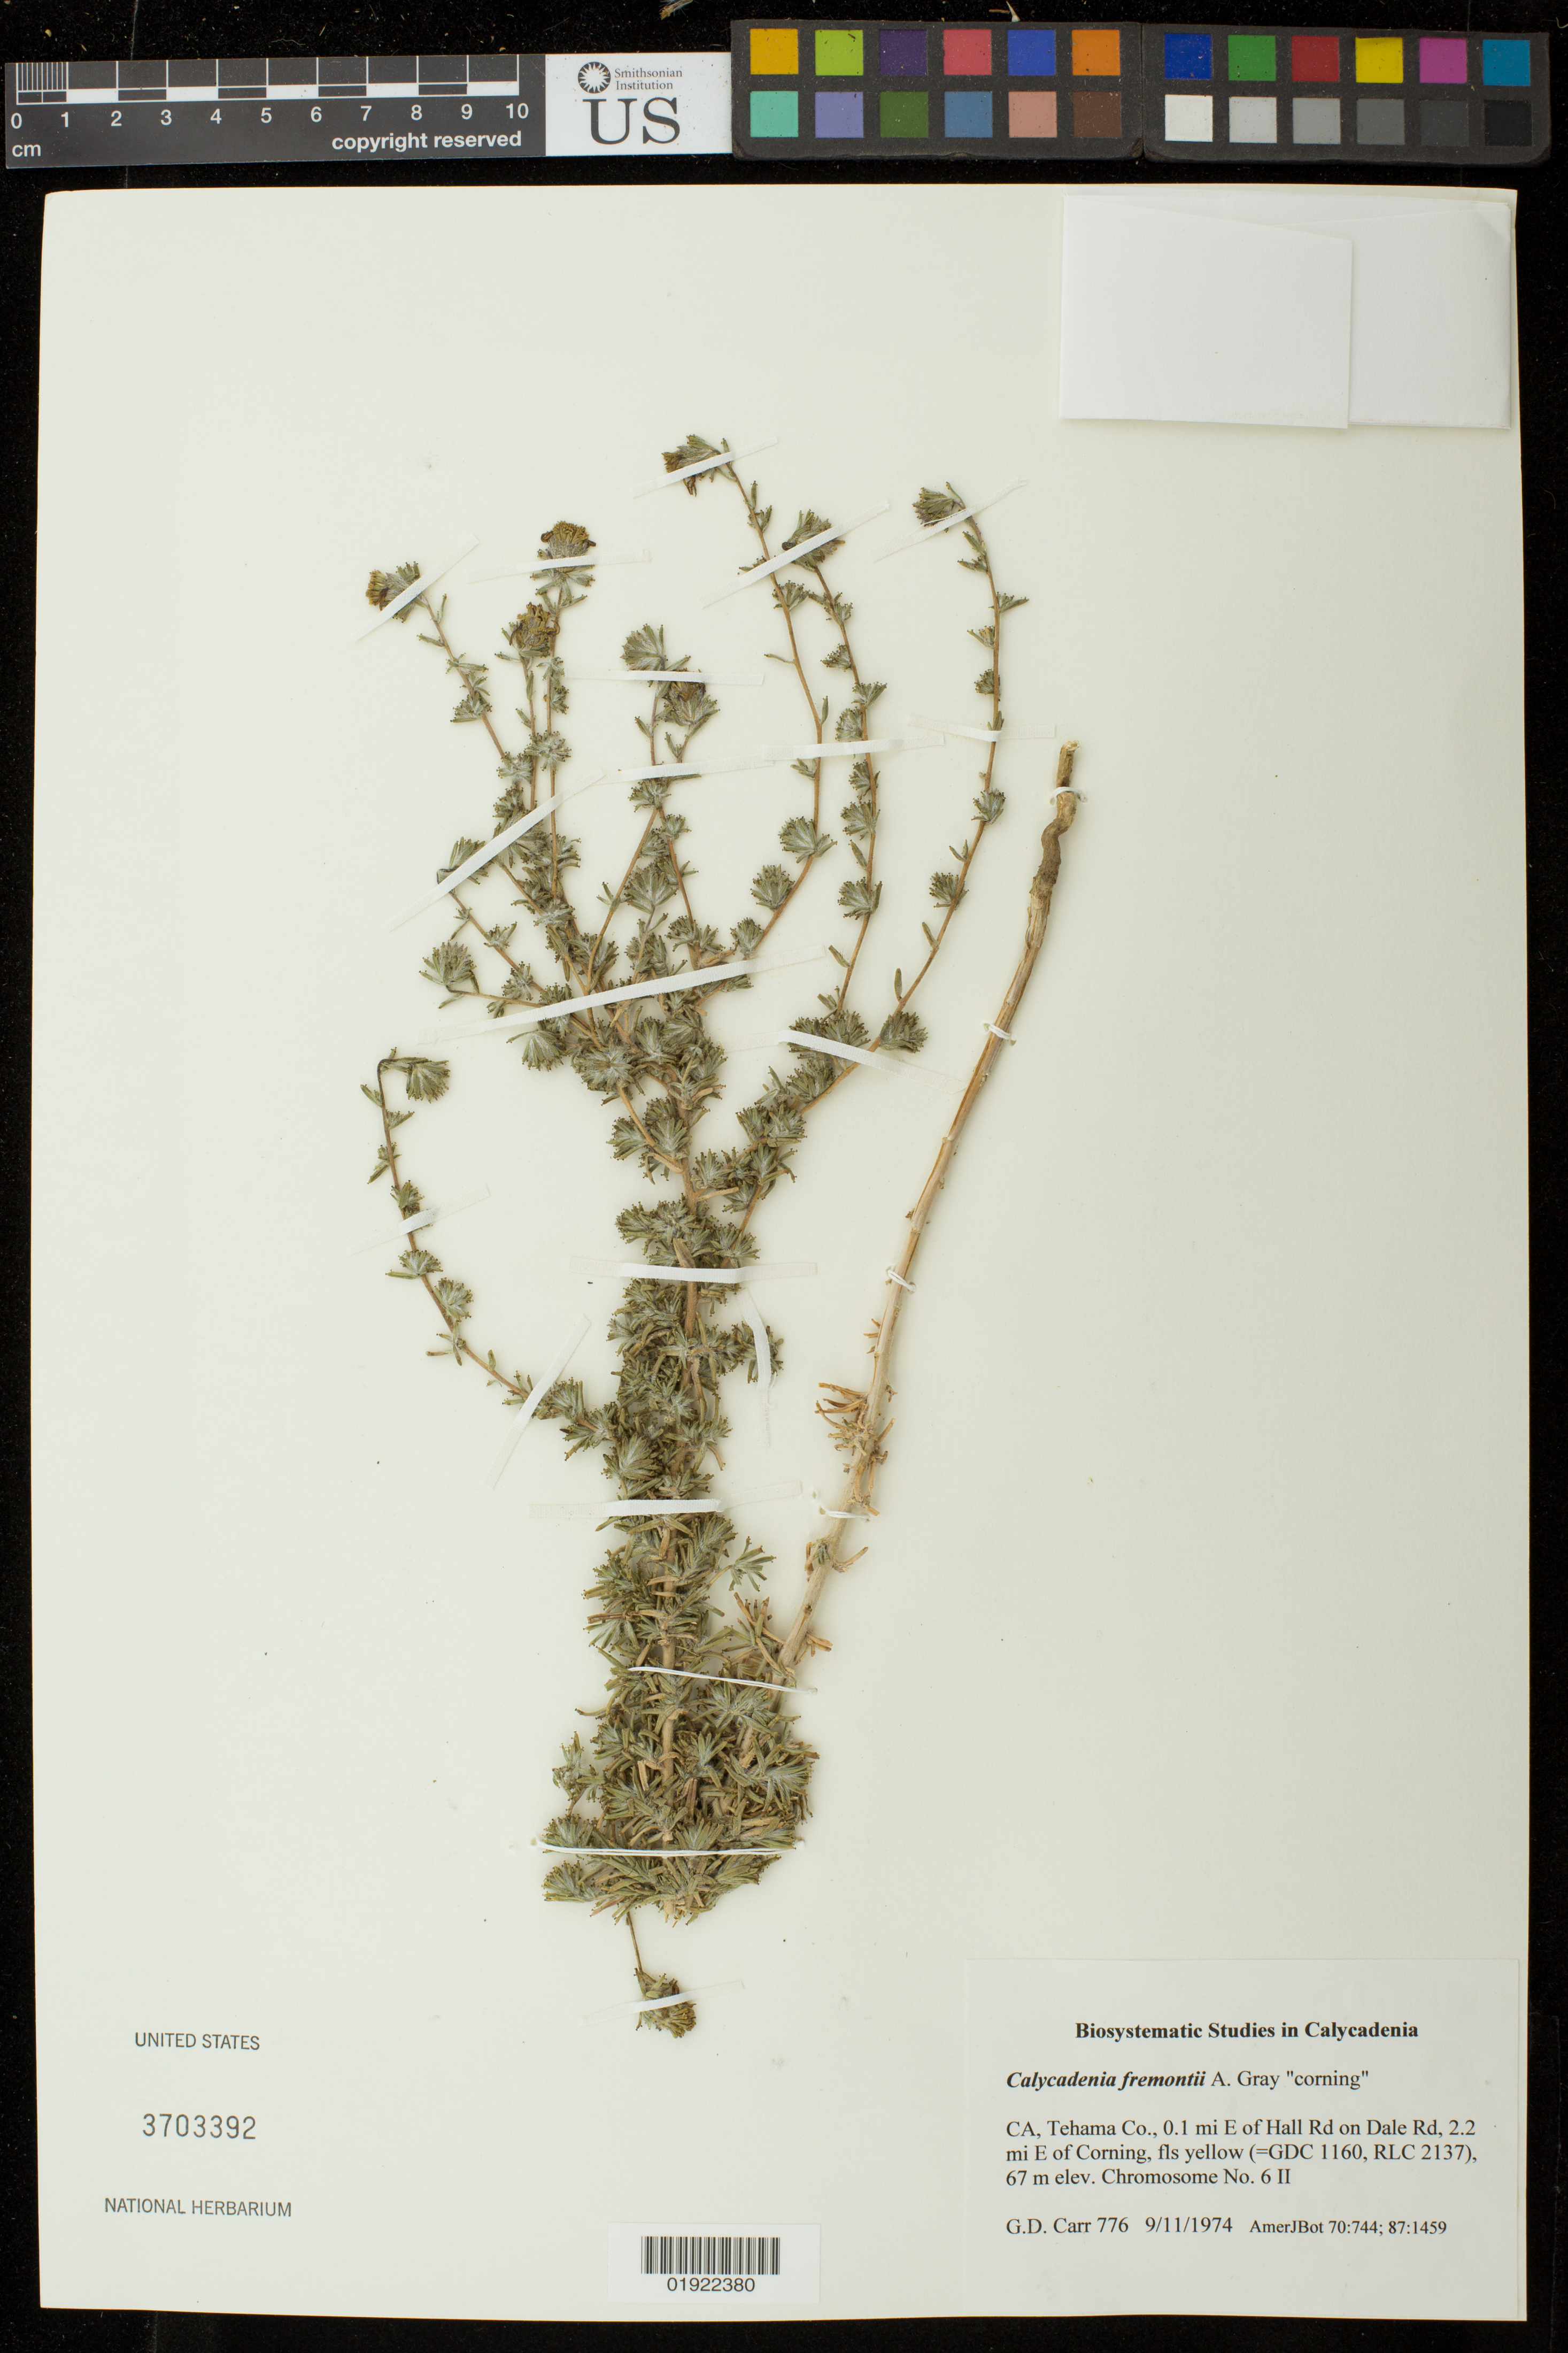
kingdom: Plantae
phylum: Tracheophyta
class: Magnoliopsida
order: Asterales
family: Asteraceae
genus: Calycadenia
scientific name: Calycadenia fremontii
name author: A. Gray in Emory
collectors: G. Carr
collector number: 776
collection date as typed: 9/11/1974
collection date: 1974-09-11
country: United States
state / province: California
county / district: Tehama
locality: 0.1 mi E of Hall Rd on Dale Rd, 2.2 mi E of Corning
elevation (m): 67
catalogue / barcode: US 3703392